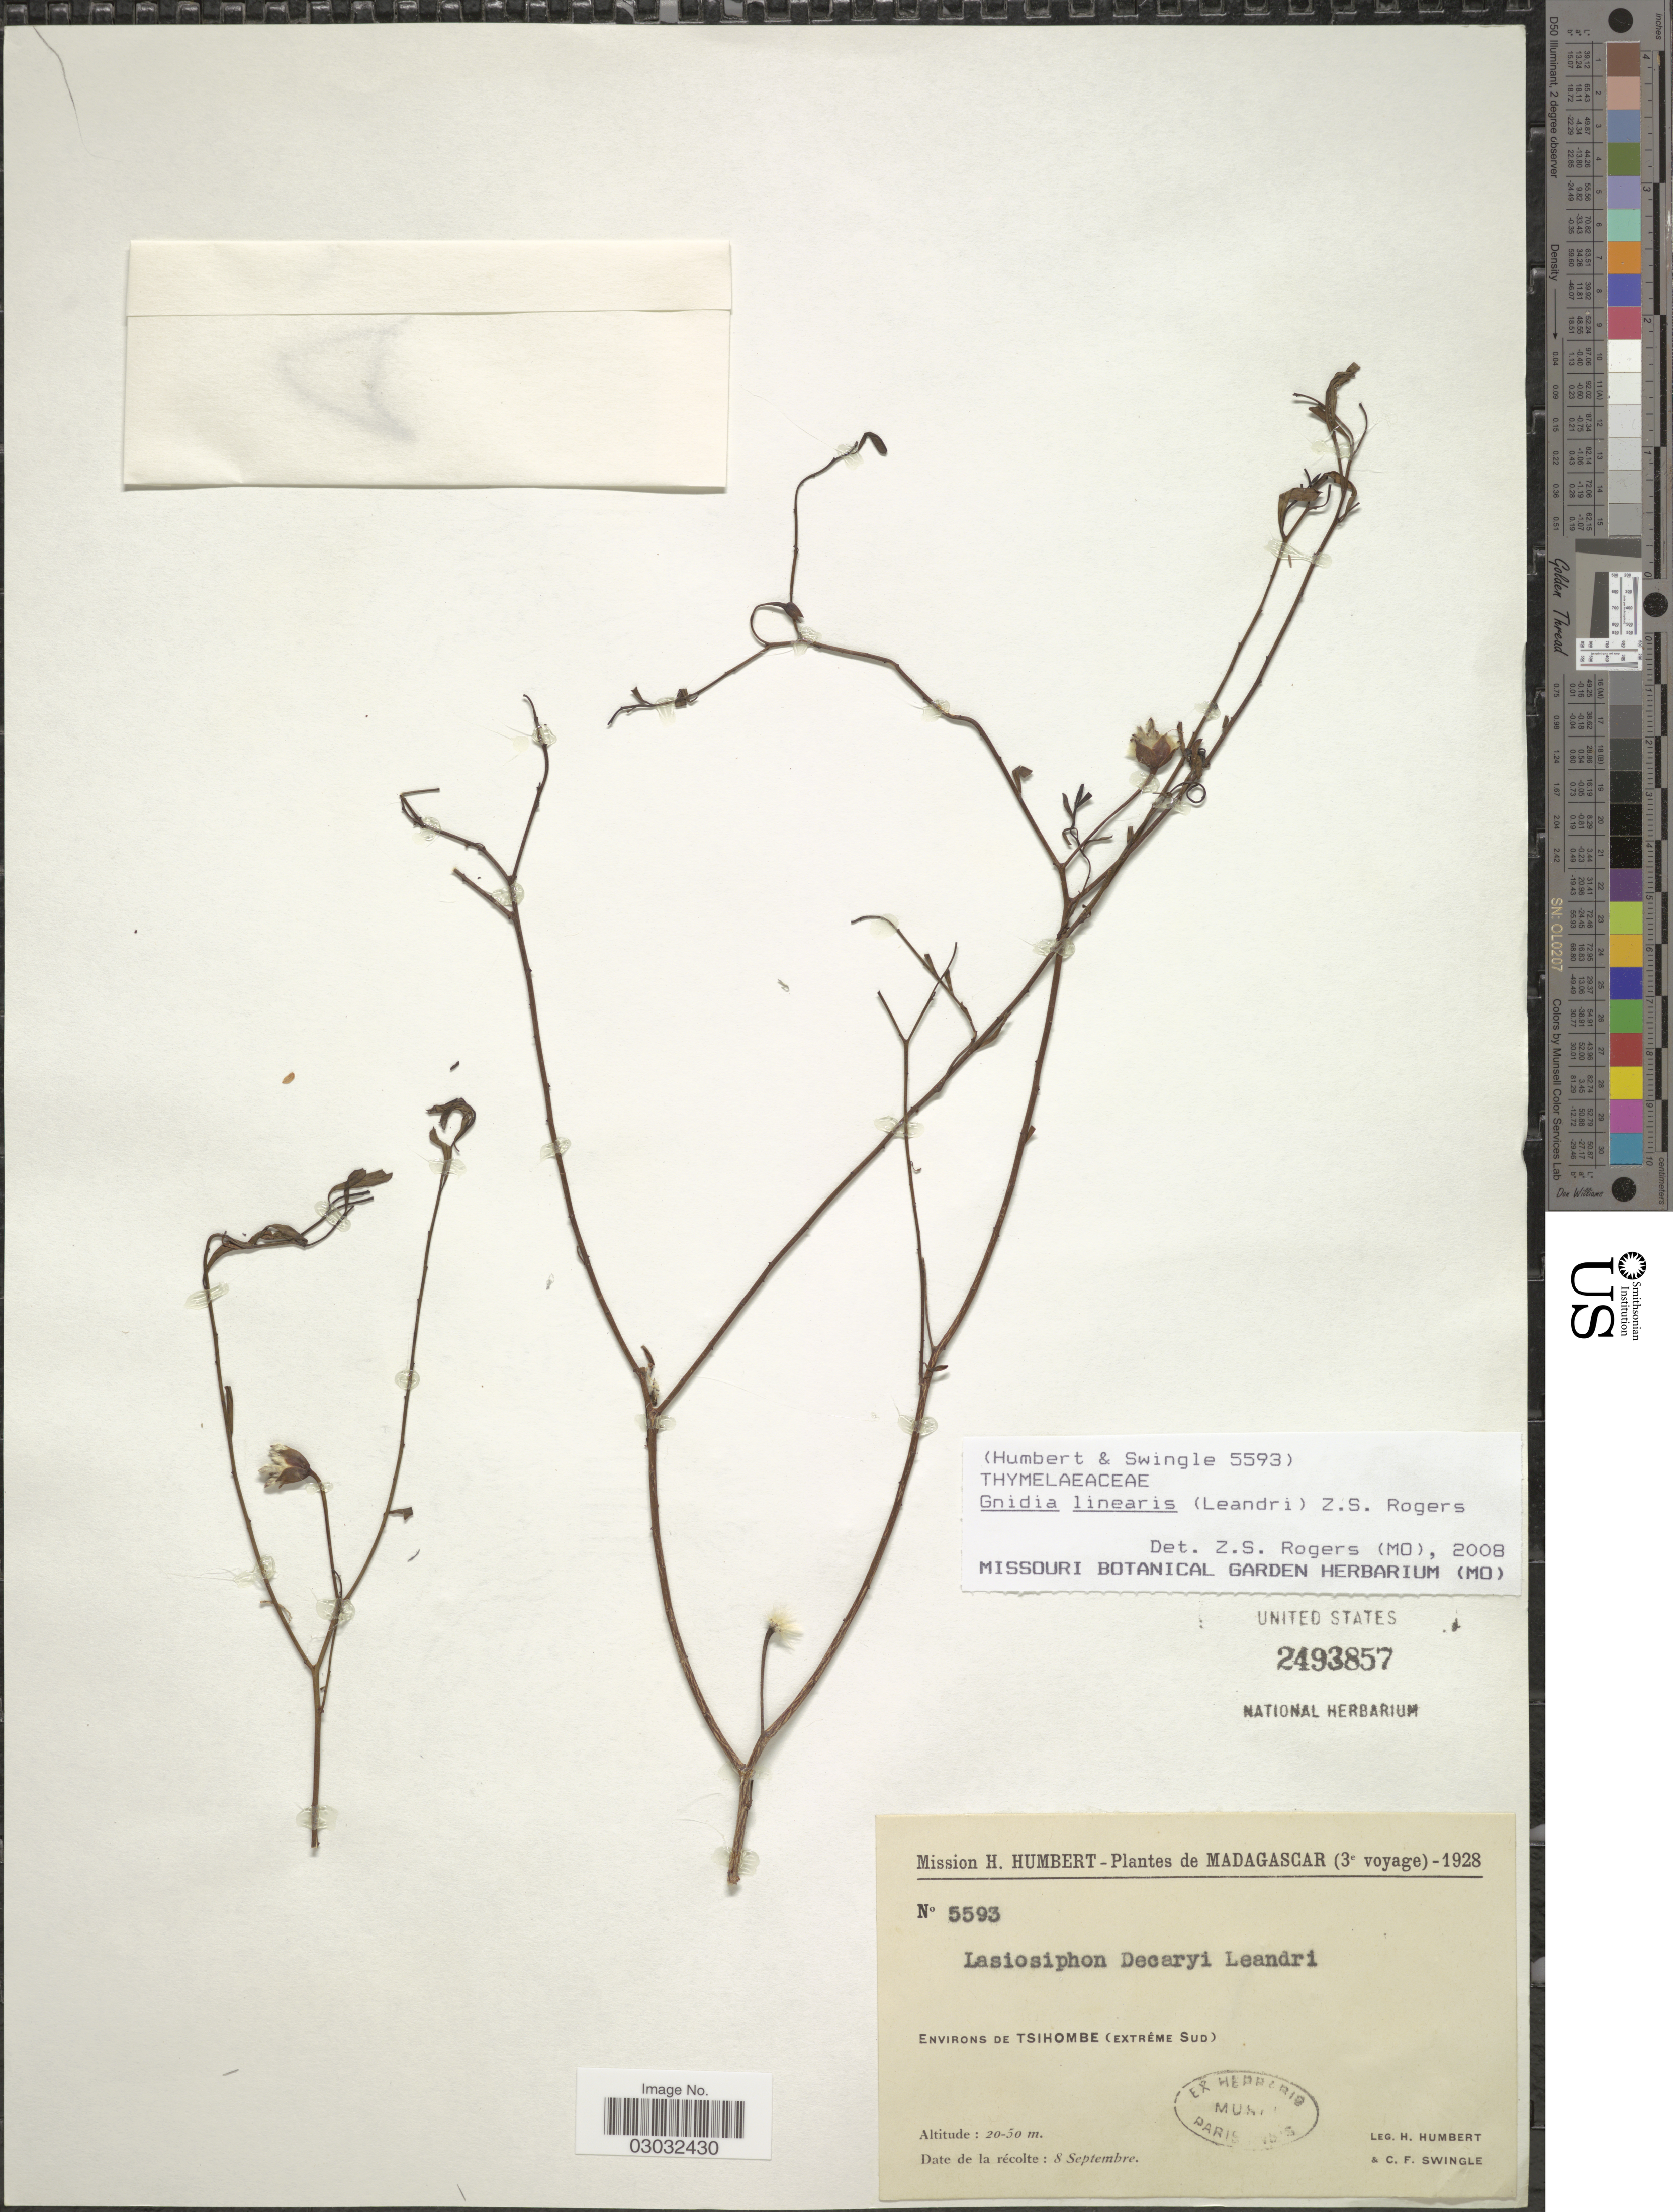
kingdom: Plantae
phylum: Tracheophyta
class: Magnoliopsida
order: Malvales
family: Thymelaeaceae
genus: Lasiosiphon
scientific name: Lasiosiphon decaryi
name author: Leandri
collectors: H. Humbert & C. Swingle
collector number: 5593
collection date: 1928-09-08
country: Madagascar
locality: Environs de Tsihombe (Extrême Sud).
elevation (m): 20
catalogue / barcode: US 2493857